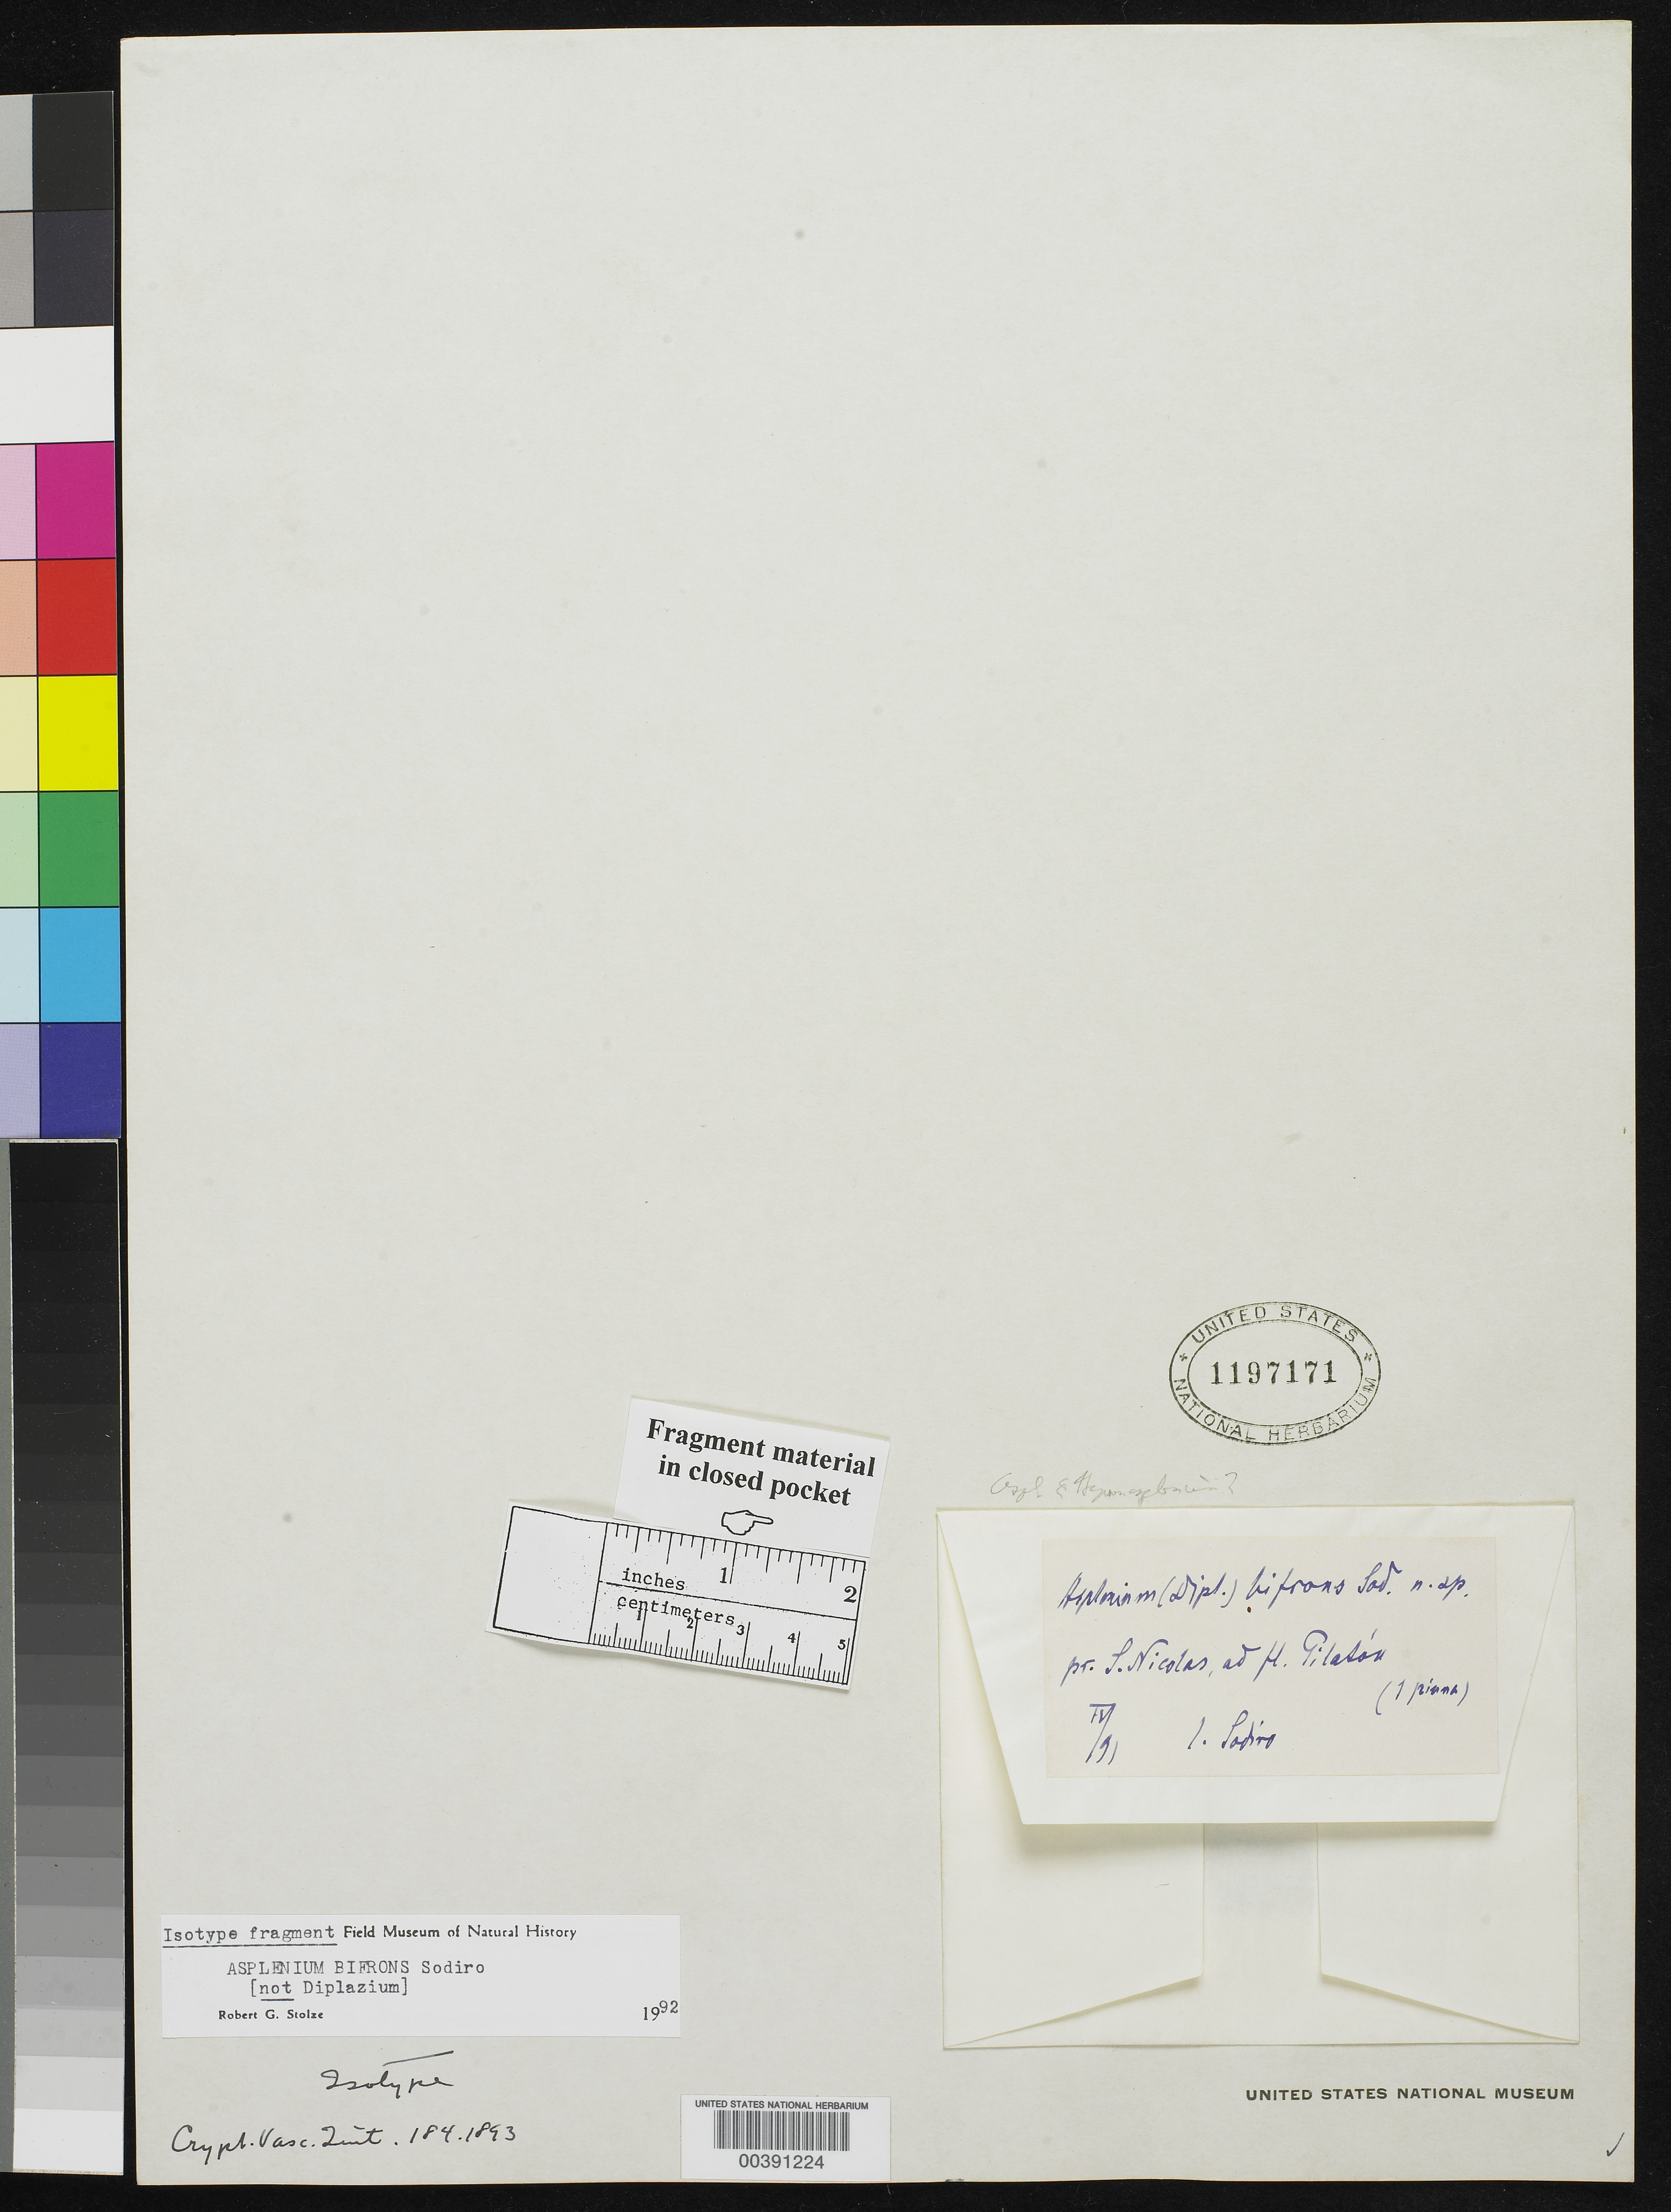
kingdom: Plantae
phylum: Tracheophyta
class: Polypodiopsida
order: Polypodiales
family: Aspleniaceae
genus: Asplenium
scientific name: Asplenium bifrons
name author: Sodiro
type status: Isotype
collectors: L. Sodiro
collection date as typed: Apr 1891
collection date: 1891-04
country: Ecuador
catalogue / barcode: US 1197171